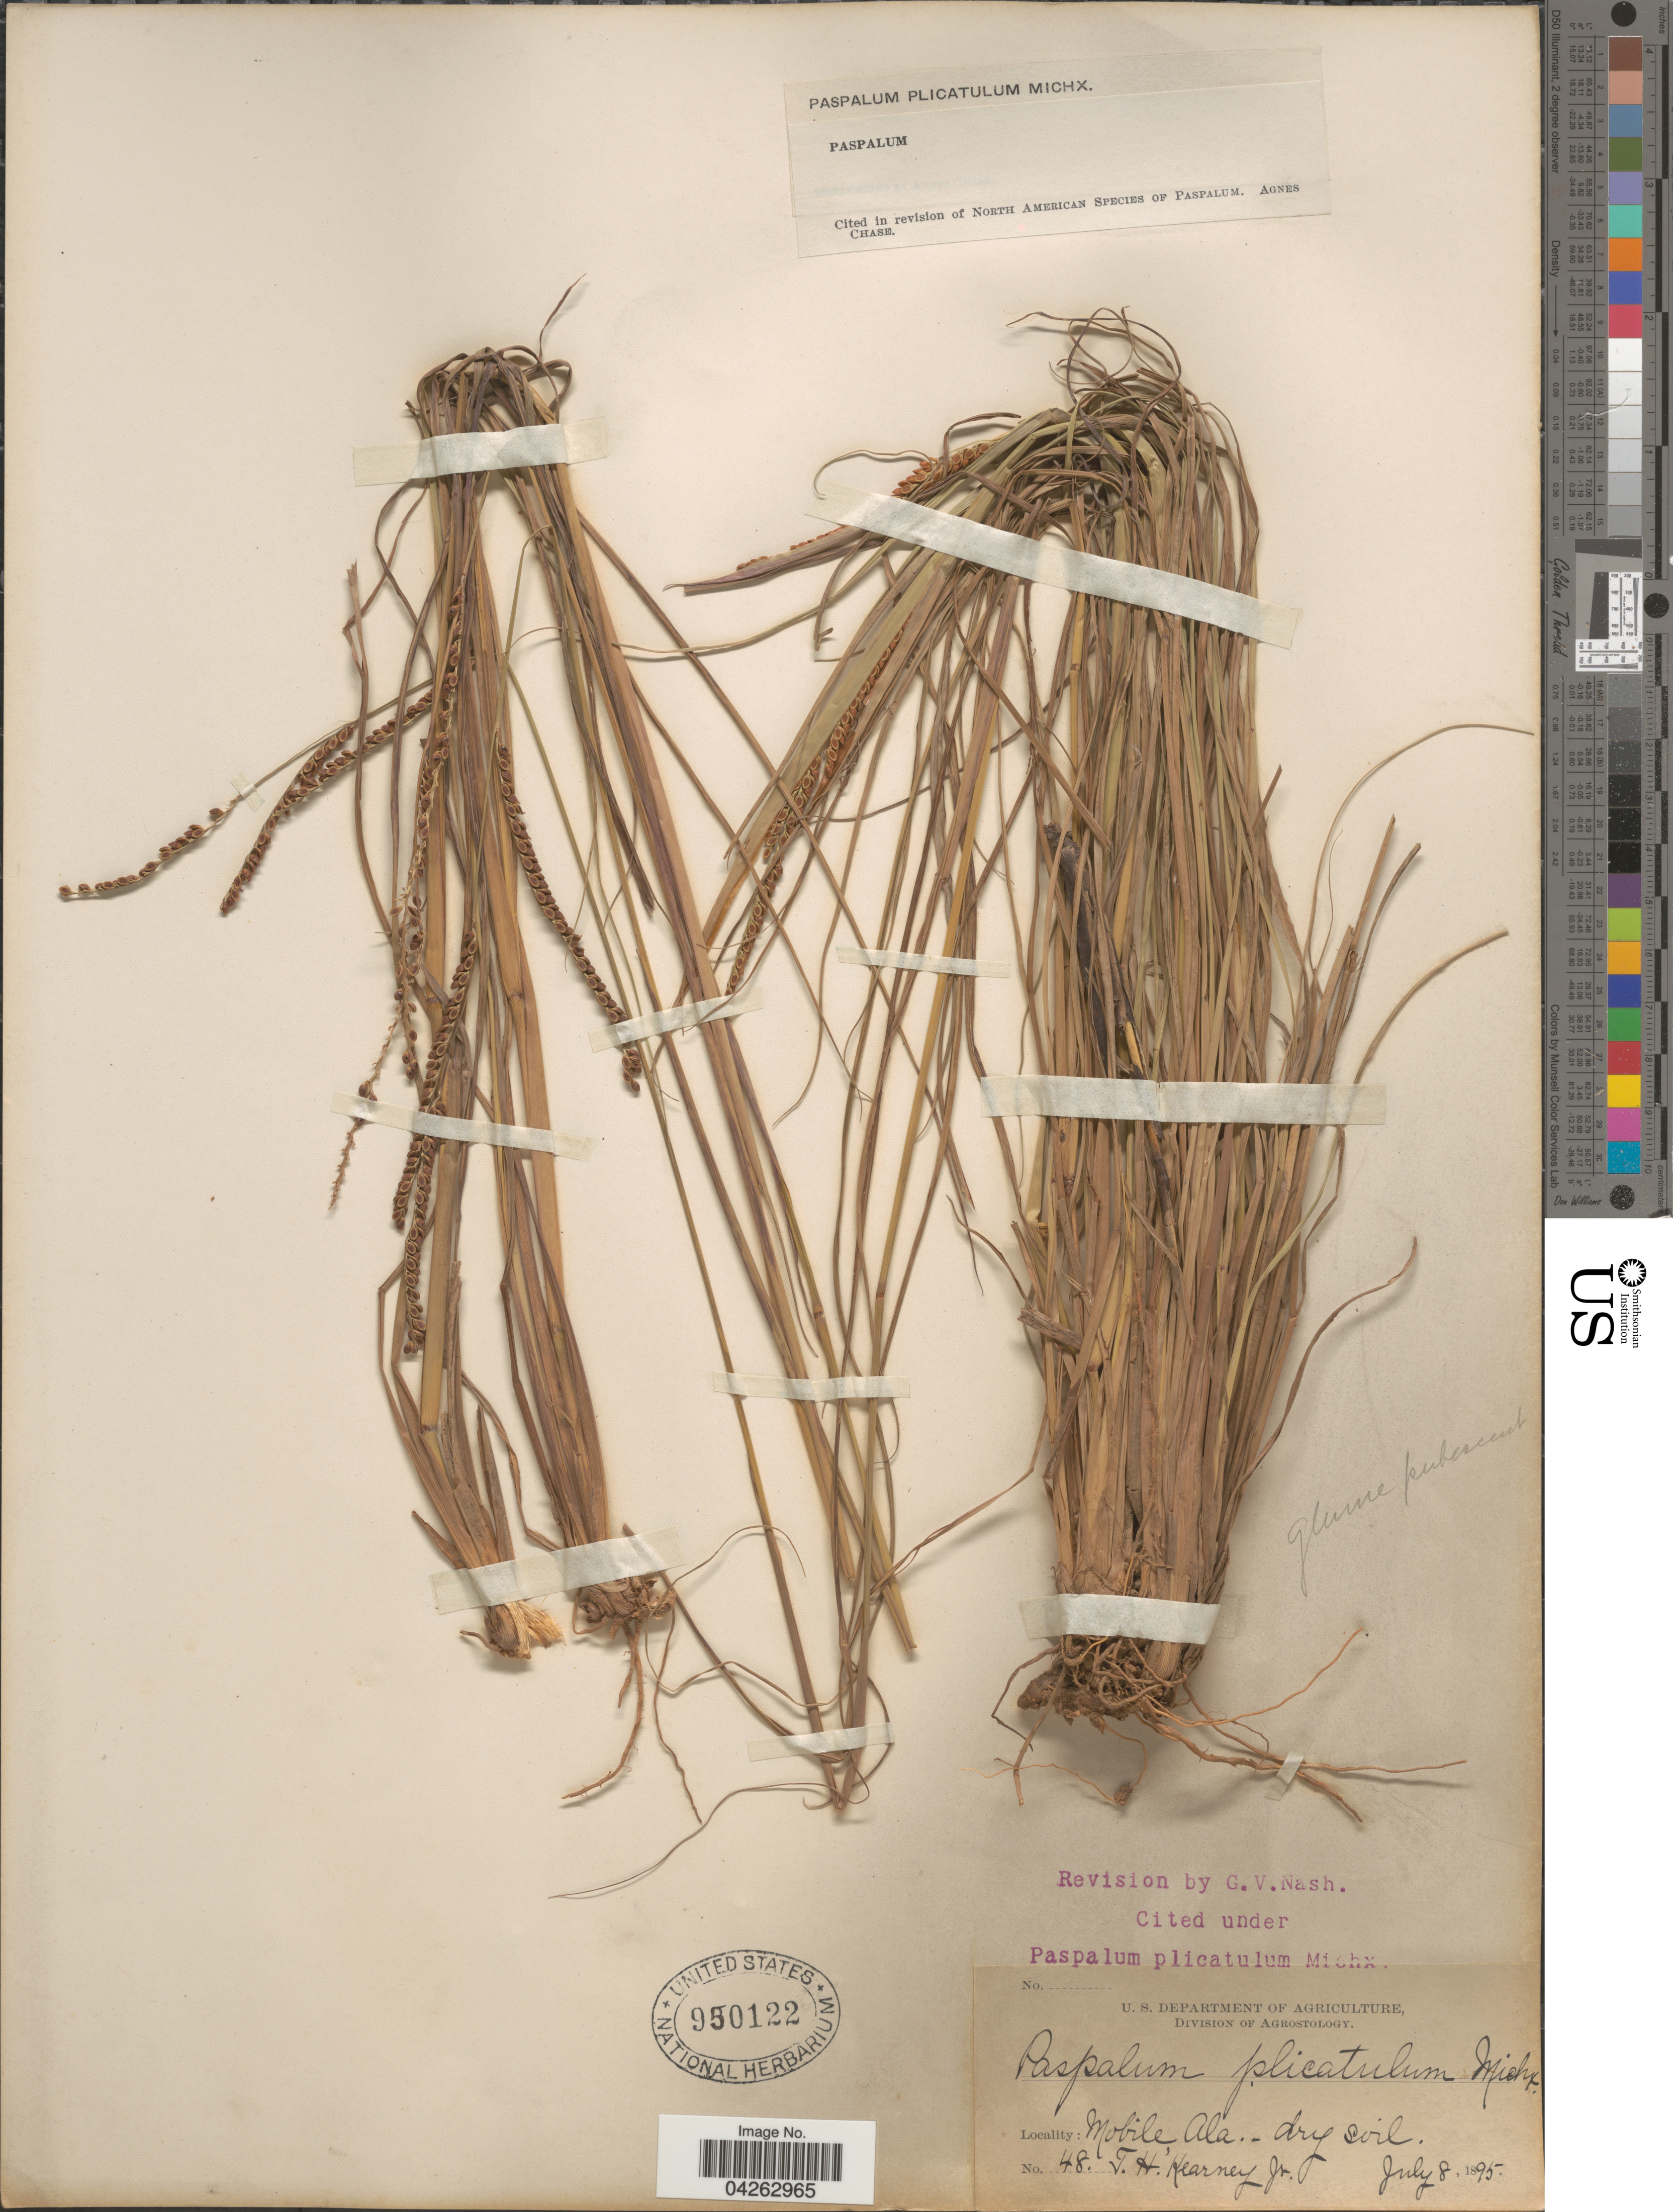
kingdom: Plantae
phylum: Tracheophyta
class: Liliopsida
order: Poales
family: Poaceae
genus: Paspalum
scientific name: Paspalum plicatulum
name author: Michx.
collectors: T. H. Kearney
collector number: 48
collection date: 1895-07-08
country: United States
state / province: Alabama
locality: Mobile.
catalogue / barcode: US 950122